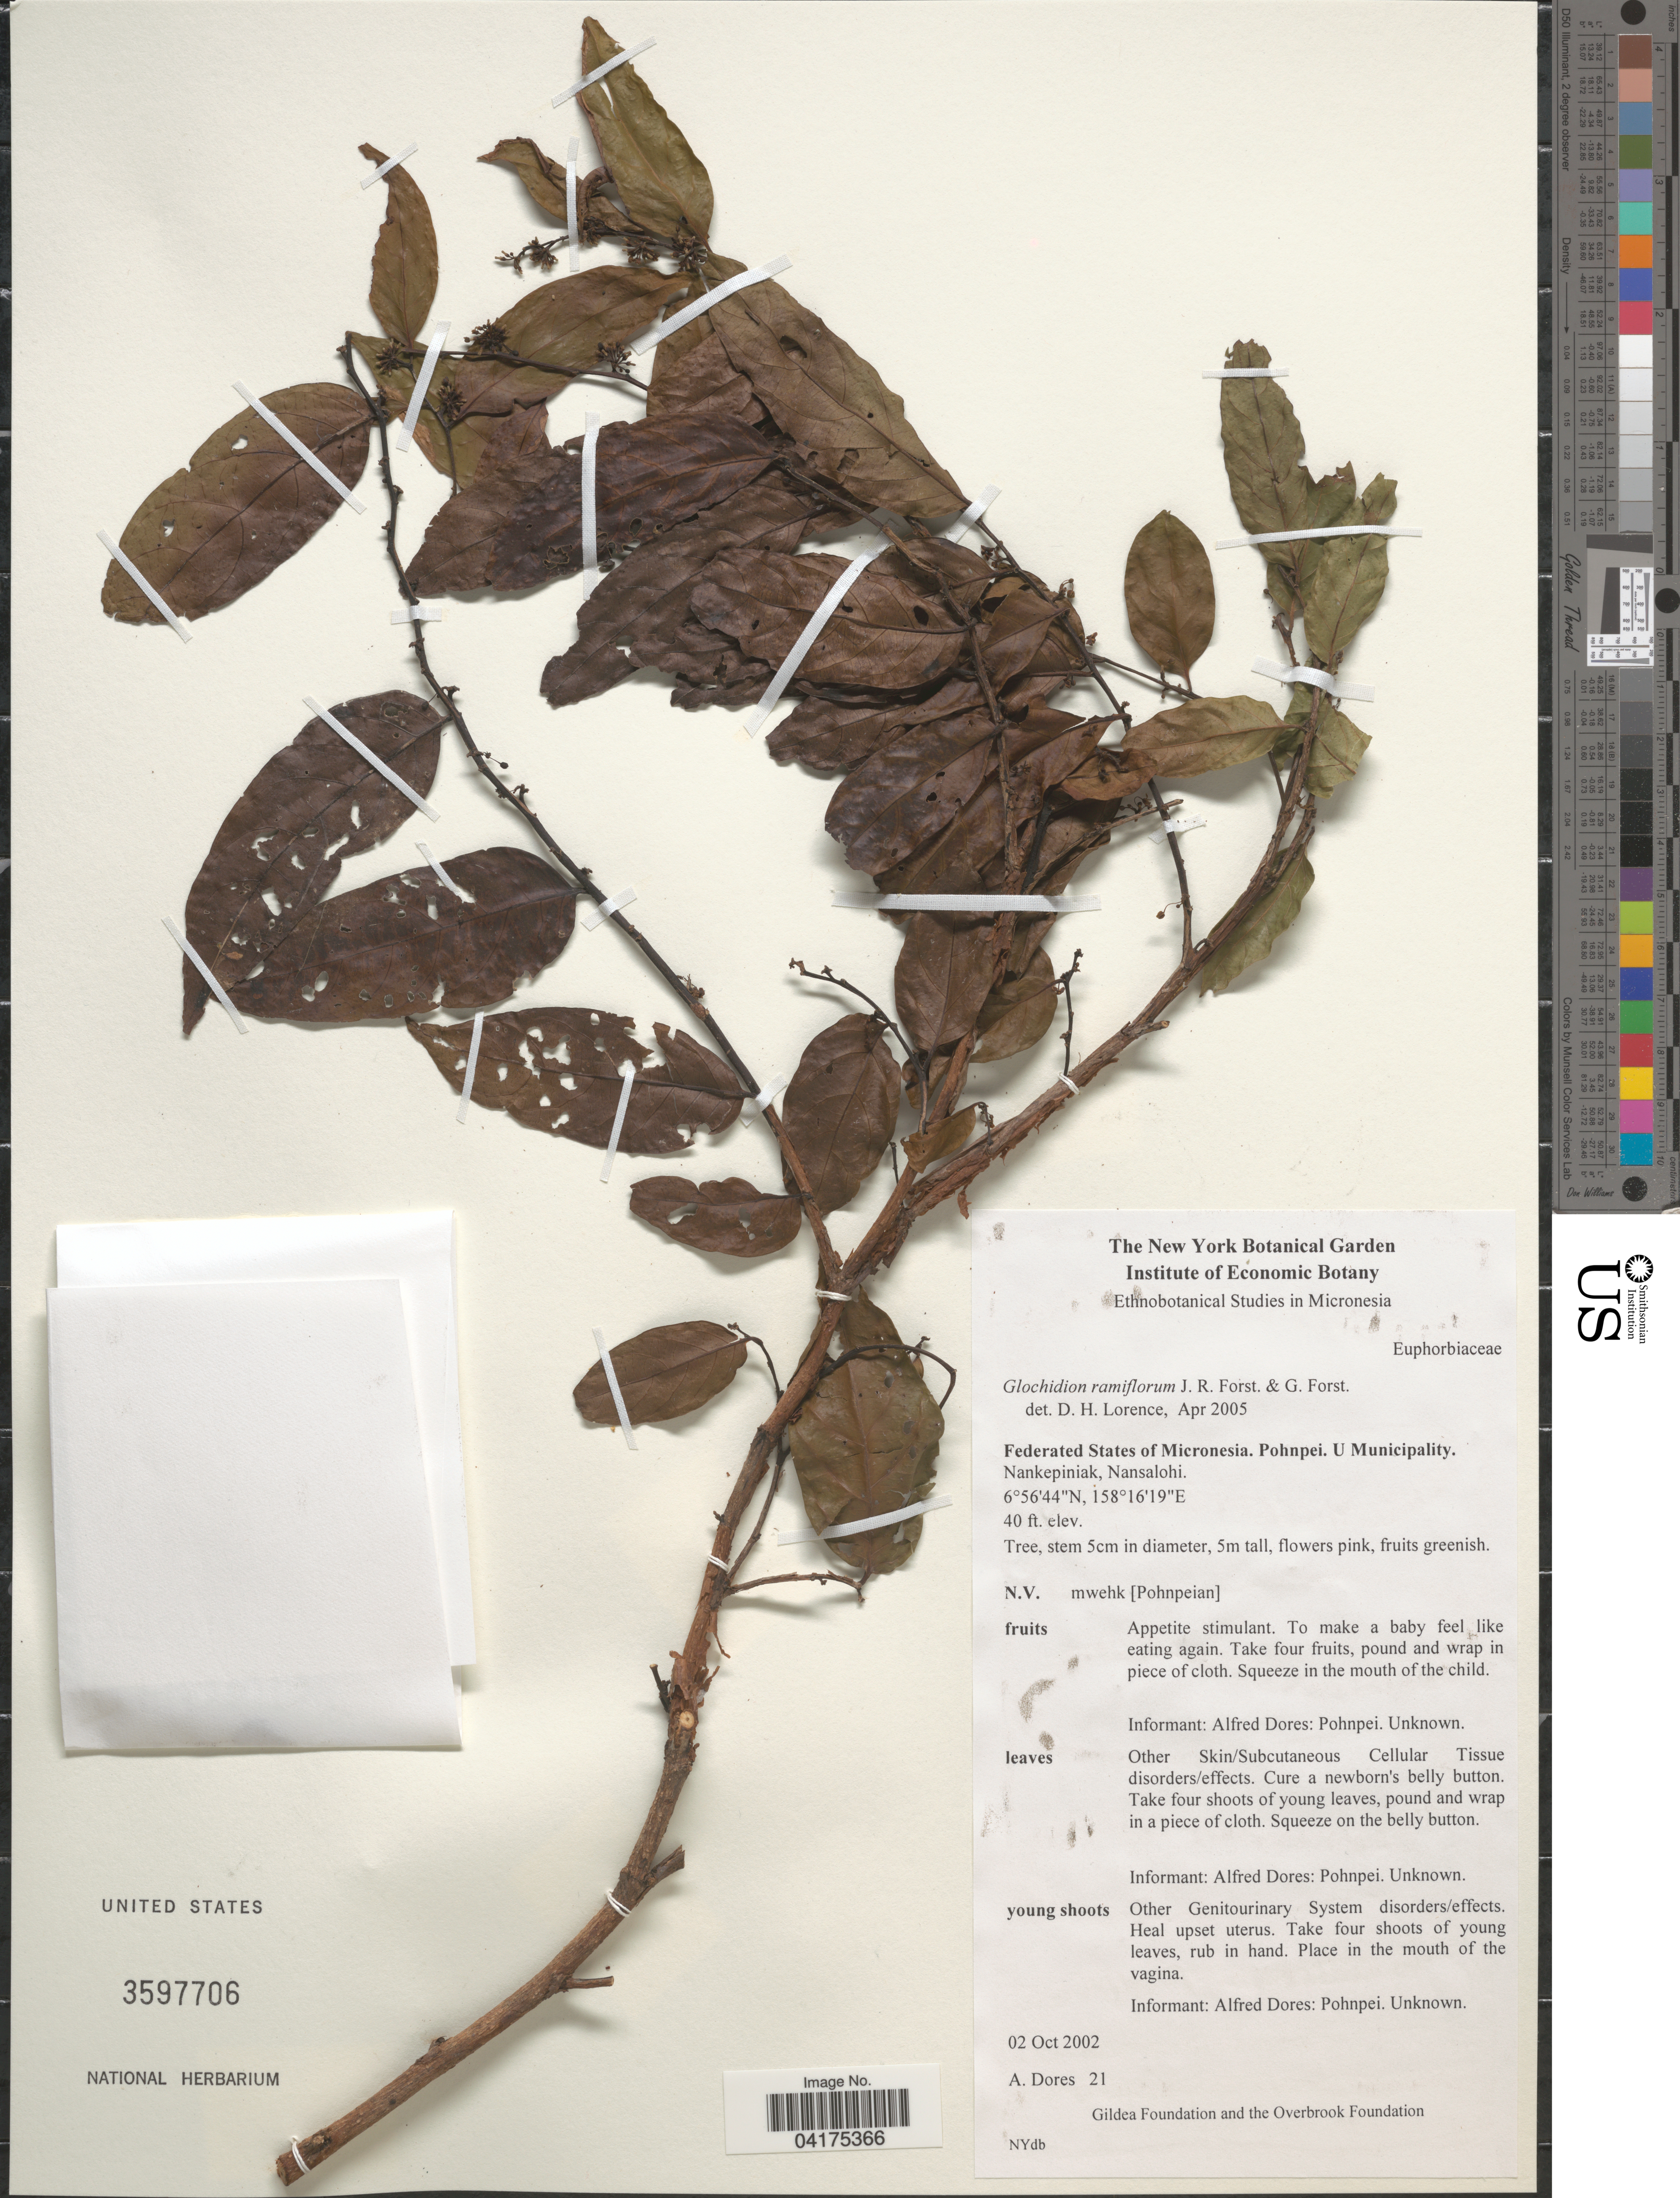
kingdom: Plantae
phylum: Tracheophyta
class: Magnoliopsida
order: Malpighiales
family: Phyllanthaceae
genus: Glochidion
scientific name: Glochidion ramiflorum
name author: J.R. Forst. & G. Forst.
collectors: A. Dores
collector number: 21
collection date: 2002-10-02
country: Micronesia, Federated States of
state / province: Pohnpei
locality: U Municipality. Nankepiniak, Nansalohi.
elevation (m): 12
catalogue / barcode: US 3597706